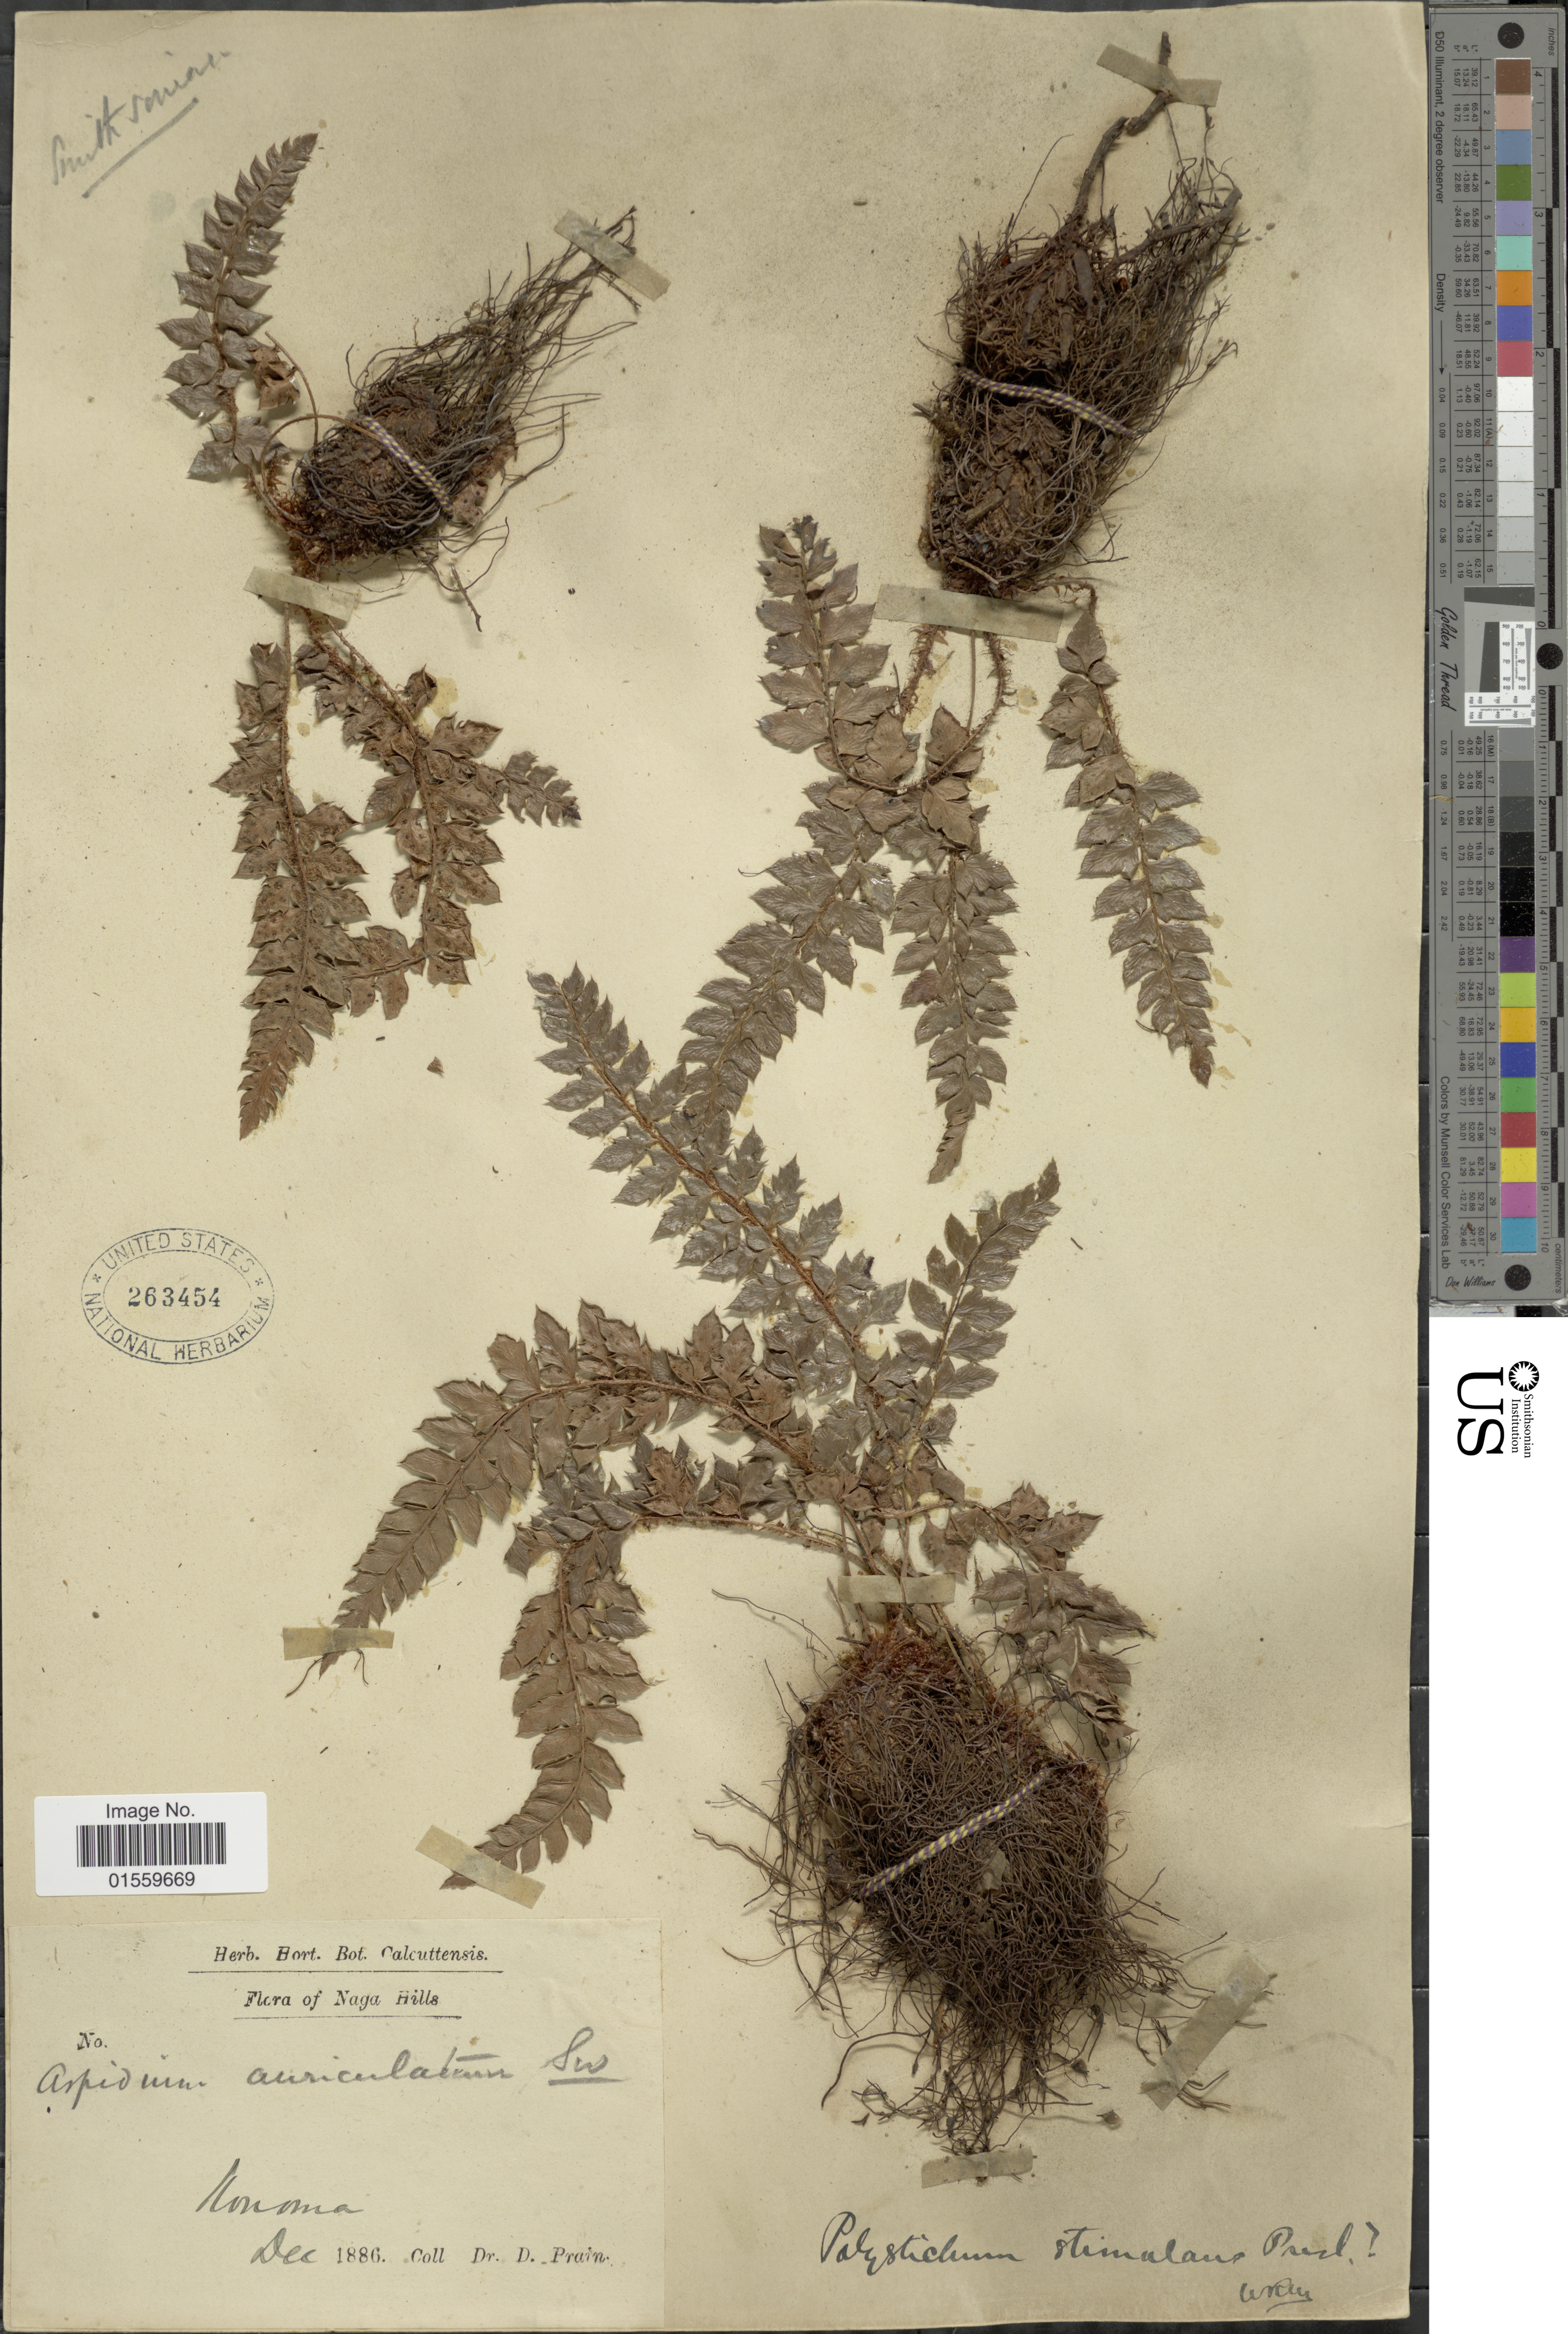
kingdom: Plantae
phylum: Tracheophyta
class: Polypodiopsida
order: Polypodiales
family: Dryopteridaceae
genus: Polystichum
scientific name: Polystichum stimulans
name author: (Kunze ex Mett.) Bedd.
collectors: D. Prain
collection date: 1886-12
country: India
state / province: Nagaland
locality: Naga Hills, Konoma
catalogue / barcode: US 263454